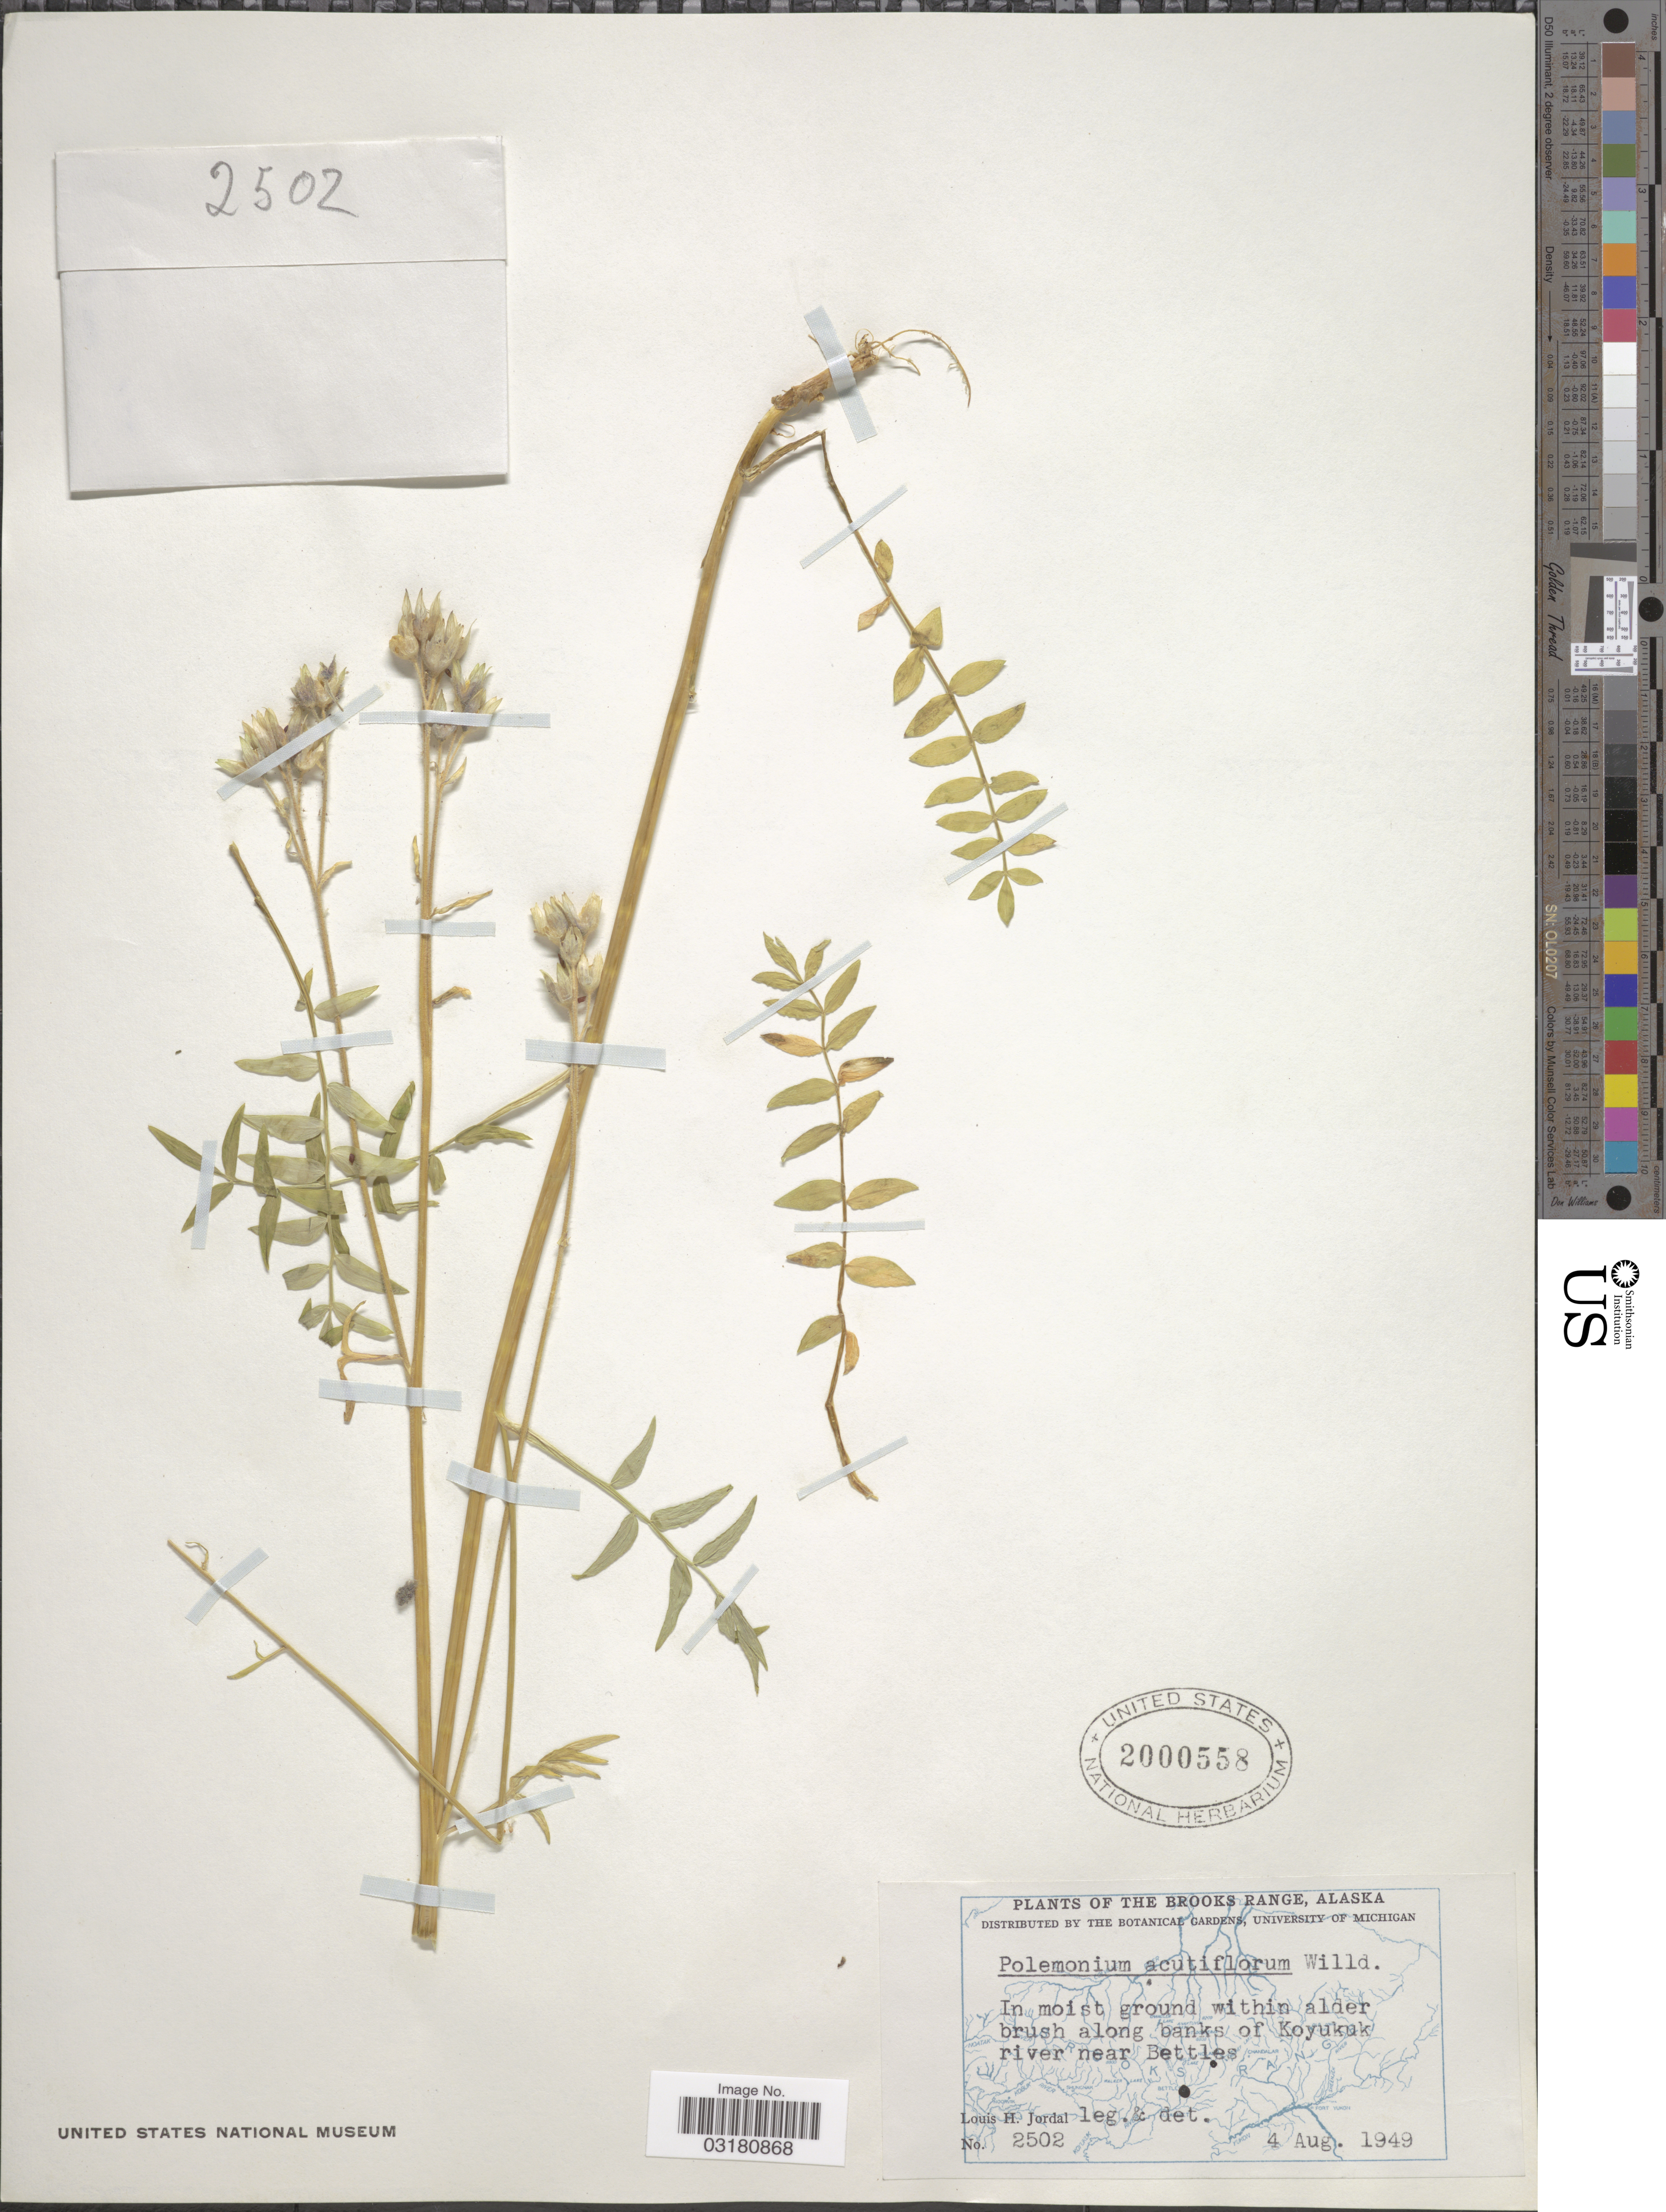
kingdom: Plantae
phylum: Tracheophyta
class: Magnoliopsida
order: Ericales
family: Polemoniaceae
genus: Polemonium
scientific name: Polemonium caeruleum subsp. villosum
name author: (Rudolph ex Georgi) Brand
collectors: L. Jordal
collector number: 2502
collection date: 1949-08-04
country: United States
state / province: Alaska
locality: Brooks Range. In moist ground within alder brush along banks of Koyukuk river near Bettles.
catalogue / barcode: US 2000558